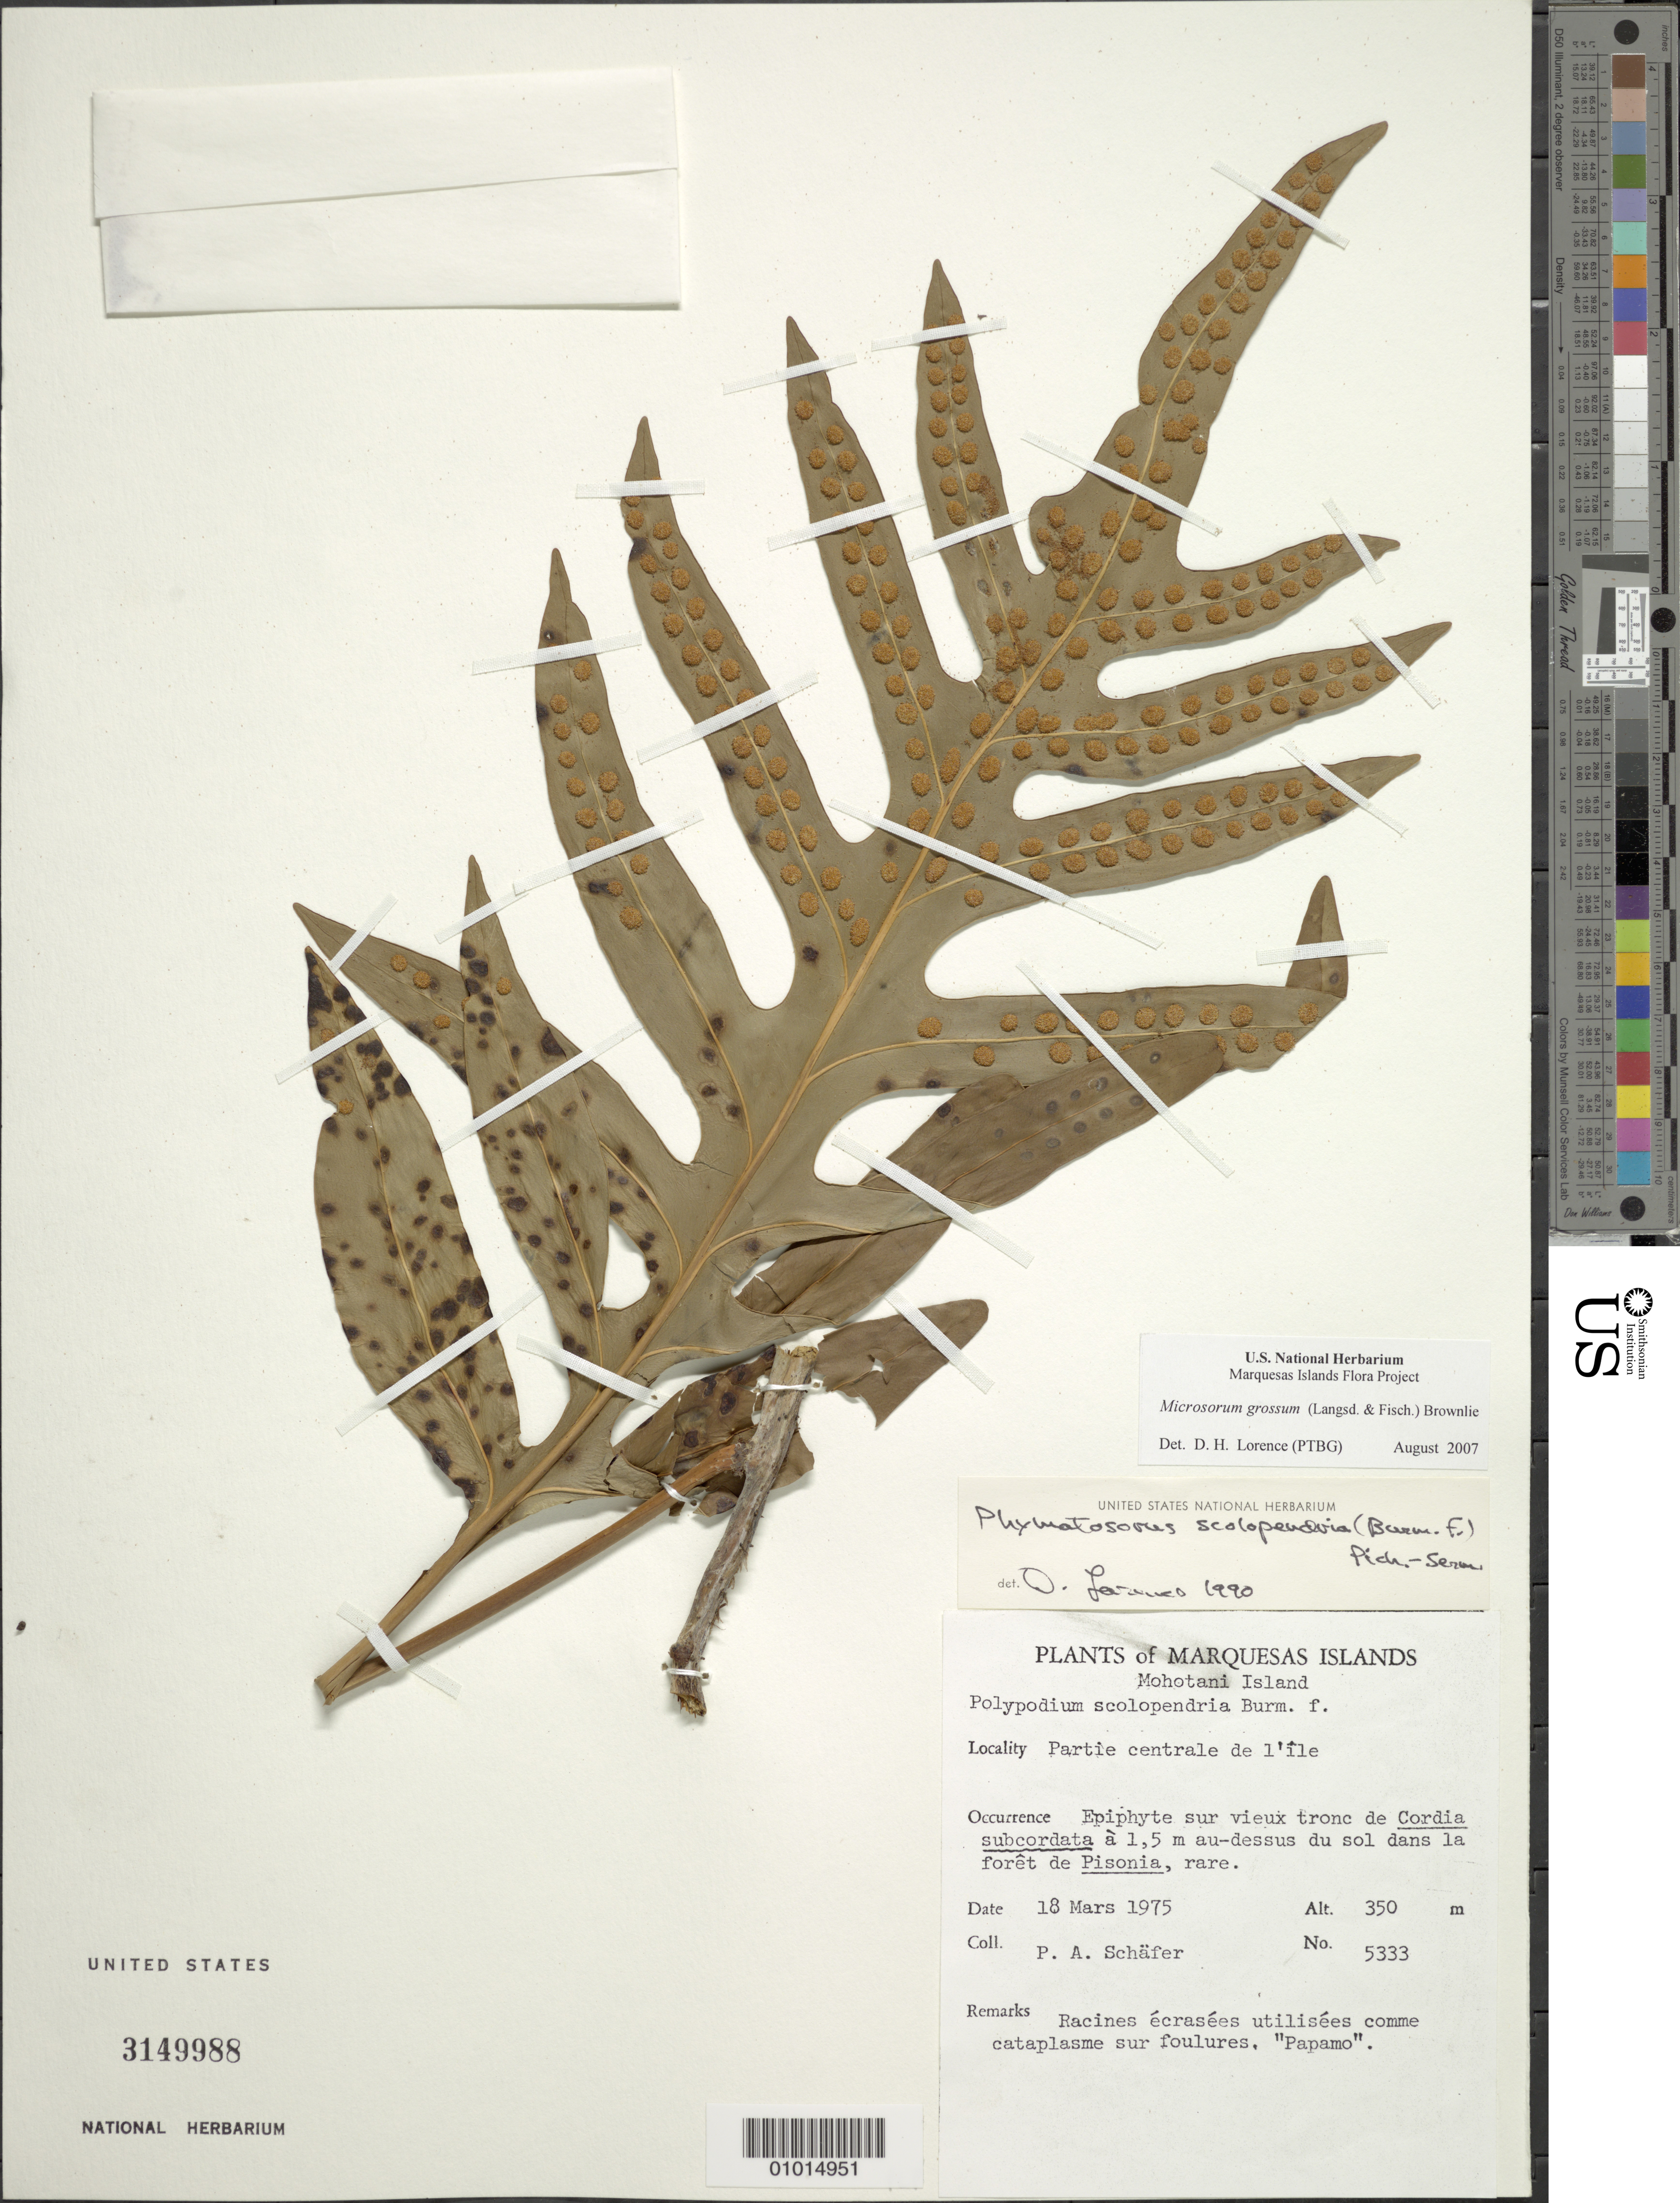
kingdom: Plantae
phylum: Tracheophyta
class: Polypodiopsida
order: Polypodiales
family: Polypodiaceae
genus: Microsorum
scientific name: Microsorum grossum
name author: (Langsd. & Fisch.) S.B. Andrews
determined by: Lorence, David H., (PTBG), National Tropical Botanical Garden (UNITED STATES)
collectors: P. A. Schäfer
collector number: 5333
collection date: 1975-03-18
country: French Polynesia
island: Mohotani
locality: partie centrale de l'île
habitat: Epiphyte sur vieux tronc de Cordia subcordata à 1,5 m au-dessus du sol dans la forêt de Pisonia; rare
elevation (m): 350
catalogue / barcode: US 3149988